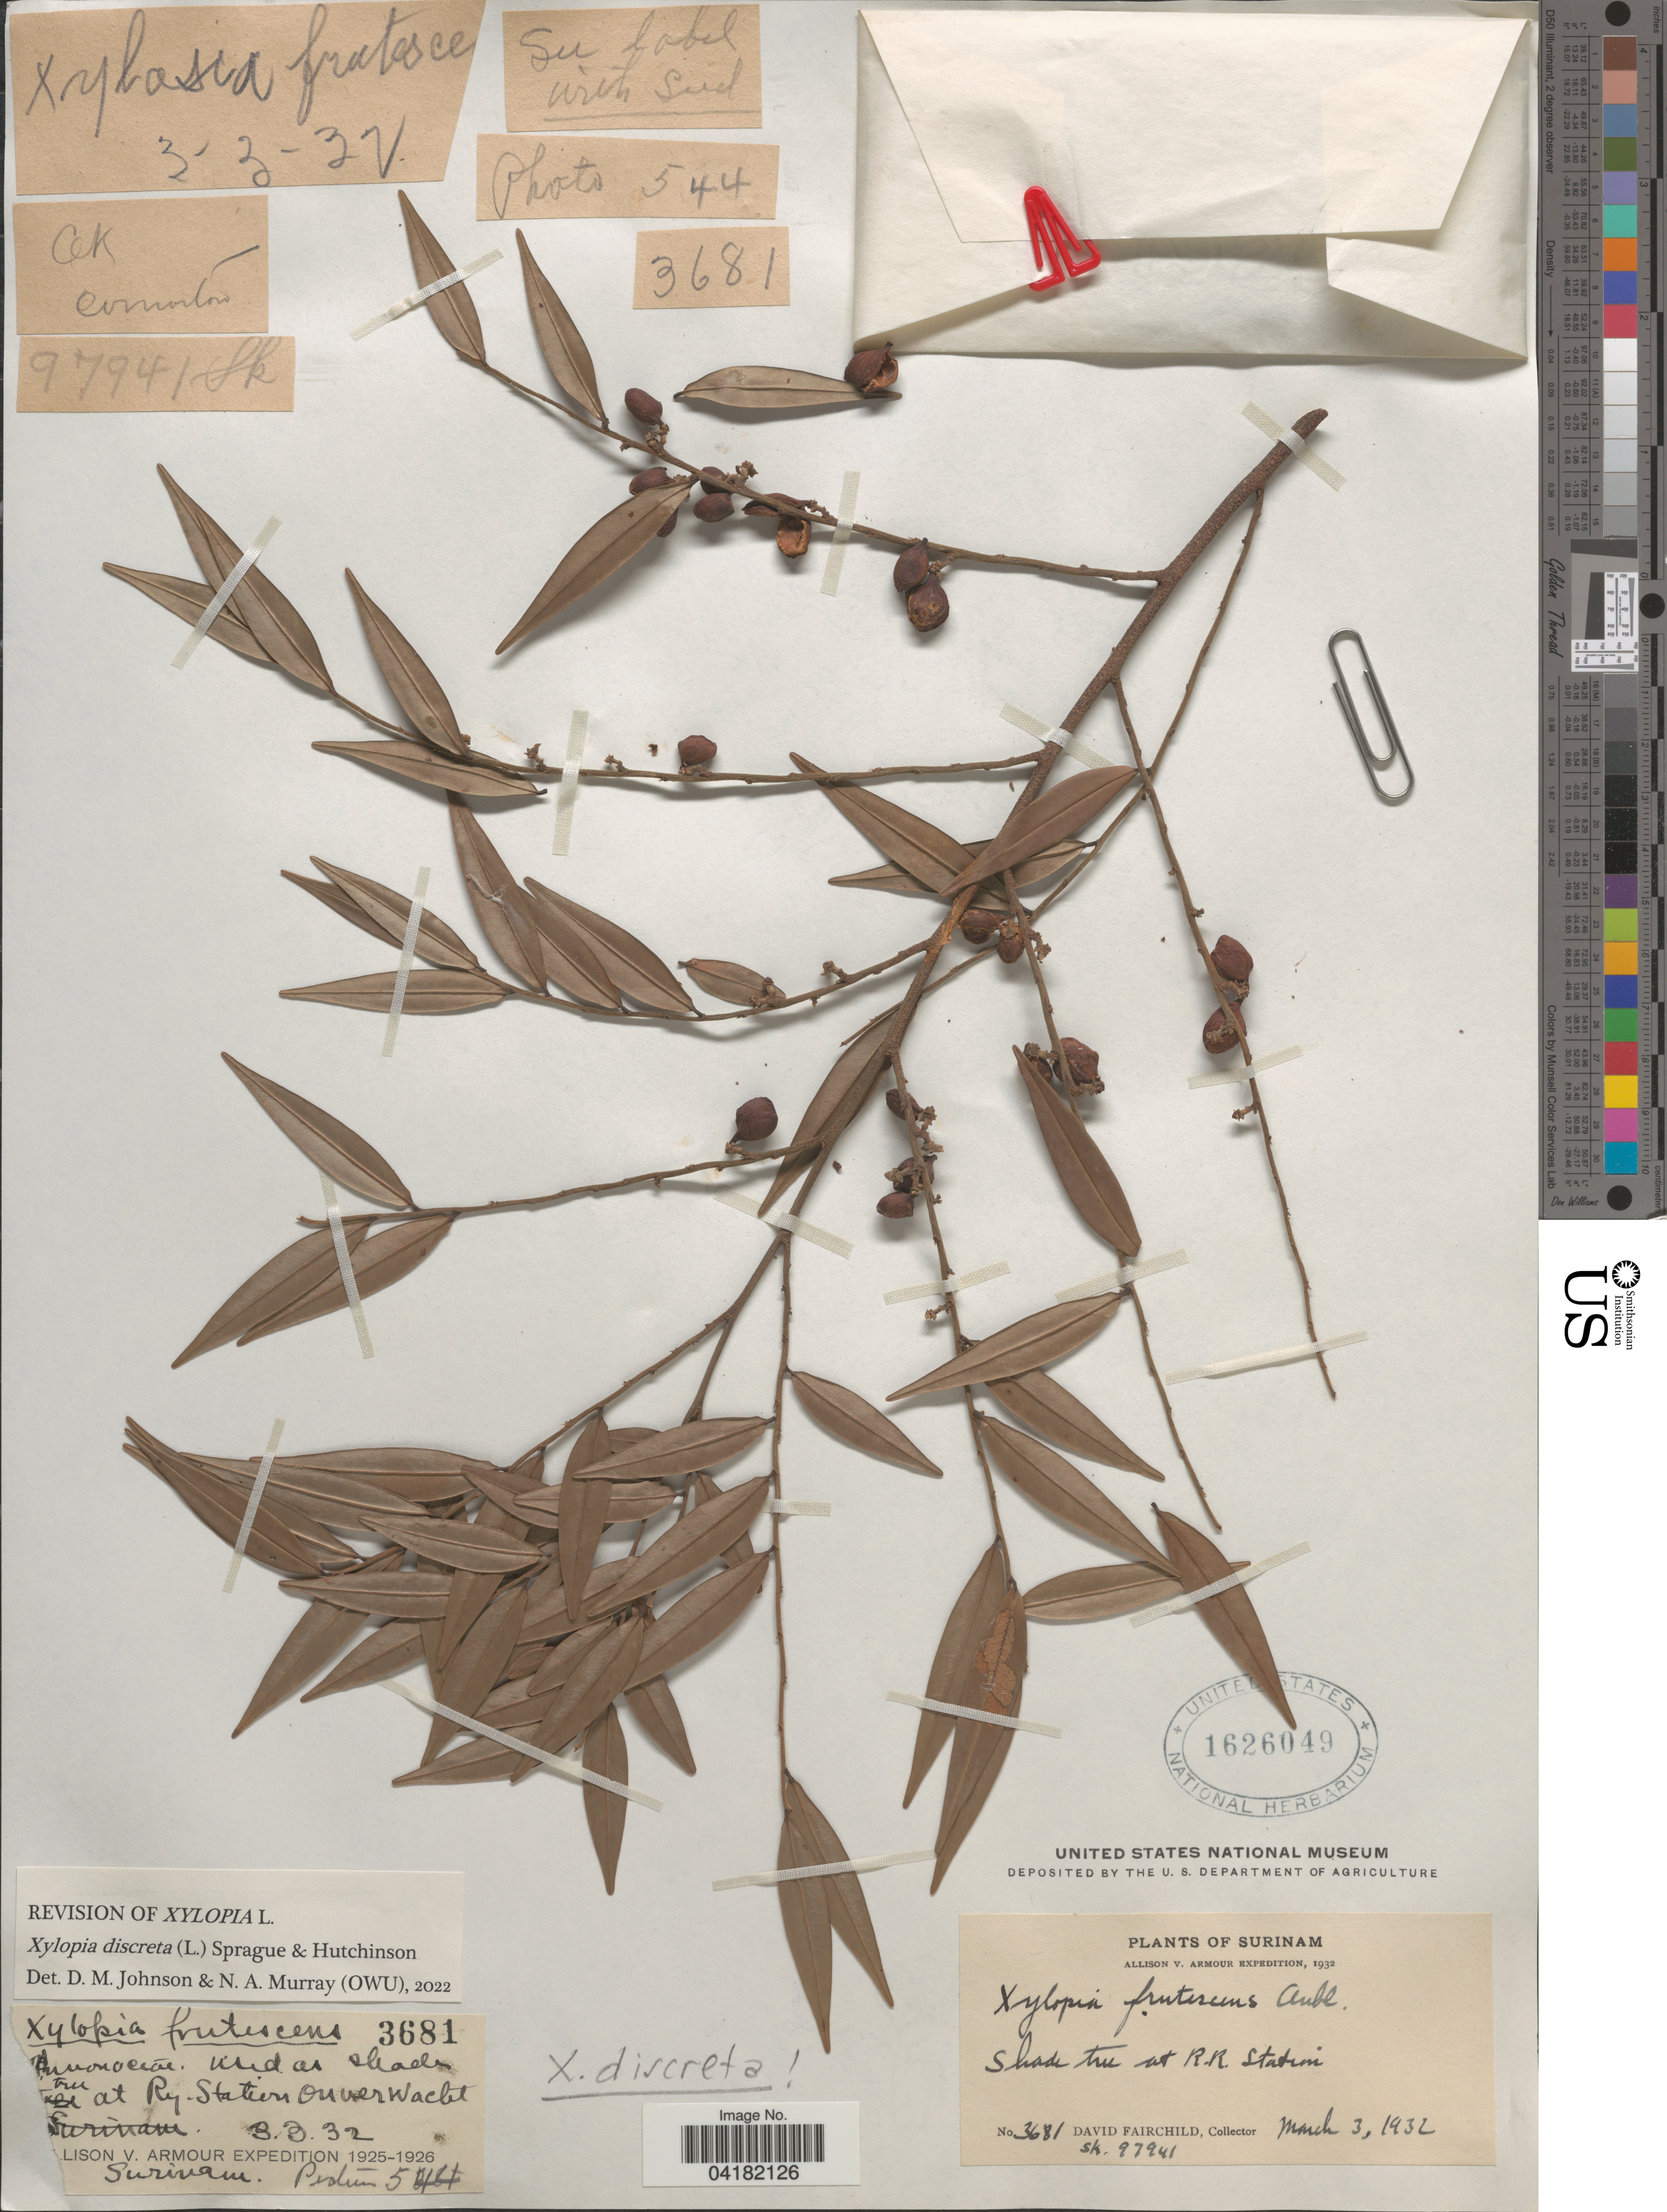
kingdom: Plantae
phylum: Tracheophyta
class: Magnoliopsida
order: Magnoliales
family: Annonaceae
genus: Xylopia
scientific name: Xylopia discreta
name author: (L. f.) Sprague & Hutch.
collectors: D. Fairchild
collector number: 3681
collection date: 1932-03-03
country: Suriname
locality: Surinam. Allison V. Armour Expedition, 1932. At R.R. Station Onverwacht.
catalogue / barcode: US 1626049